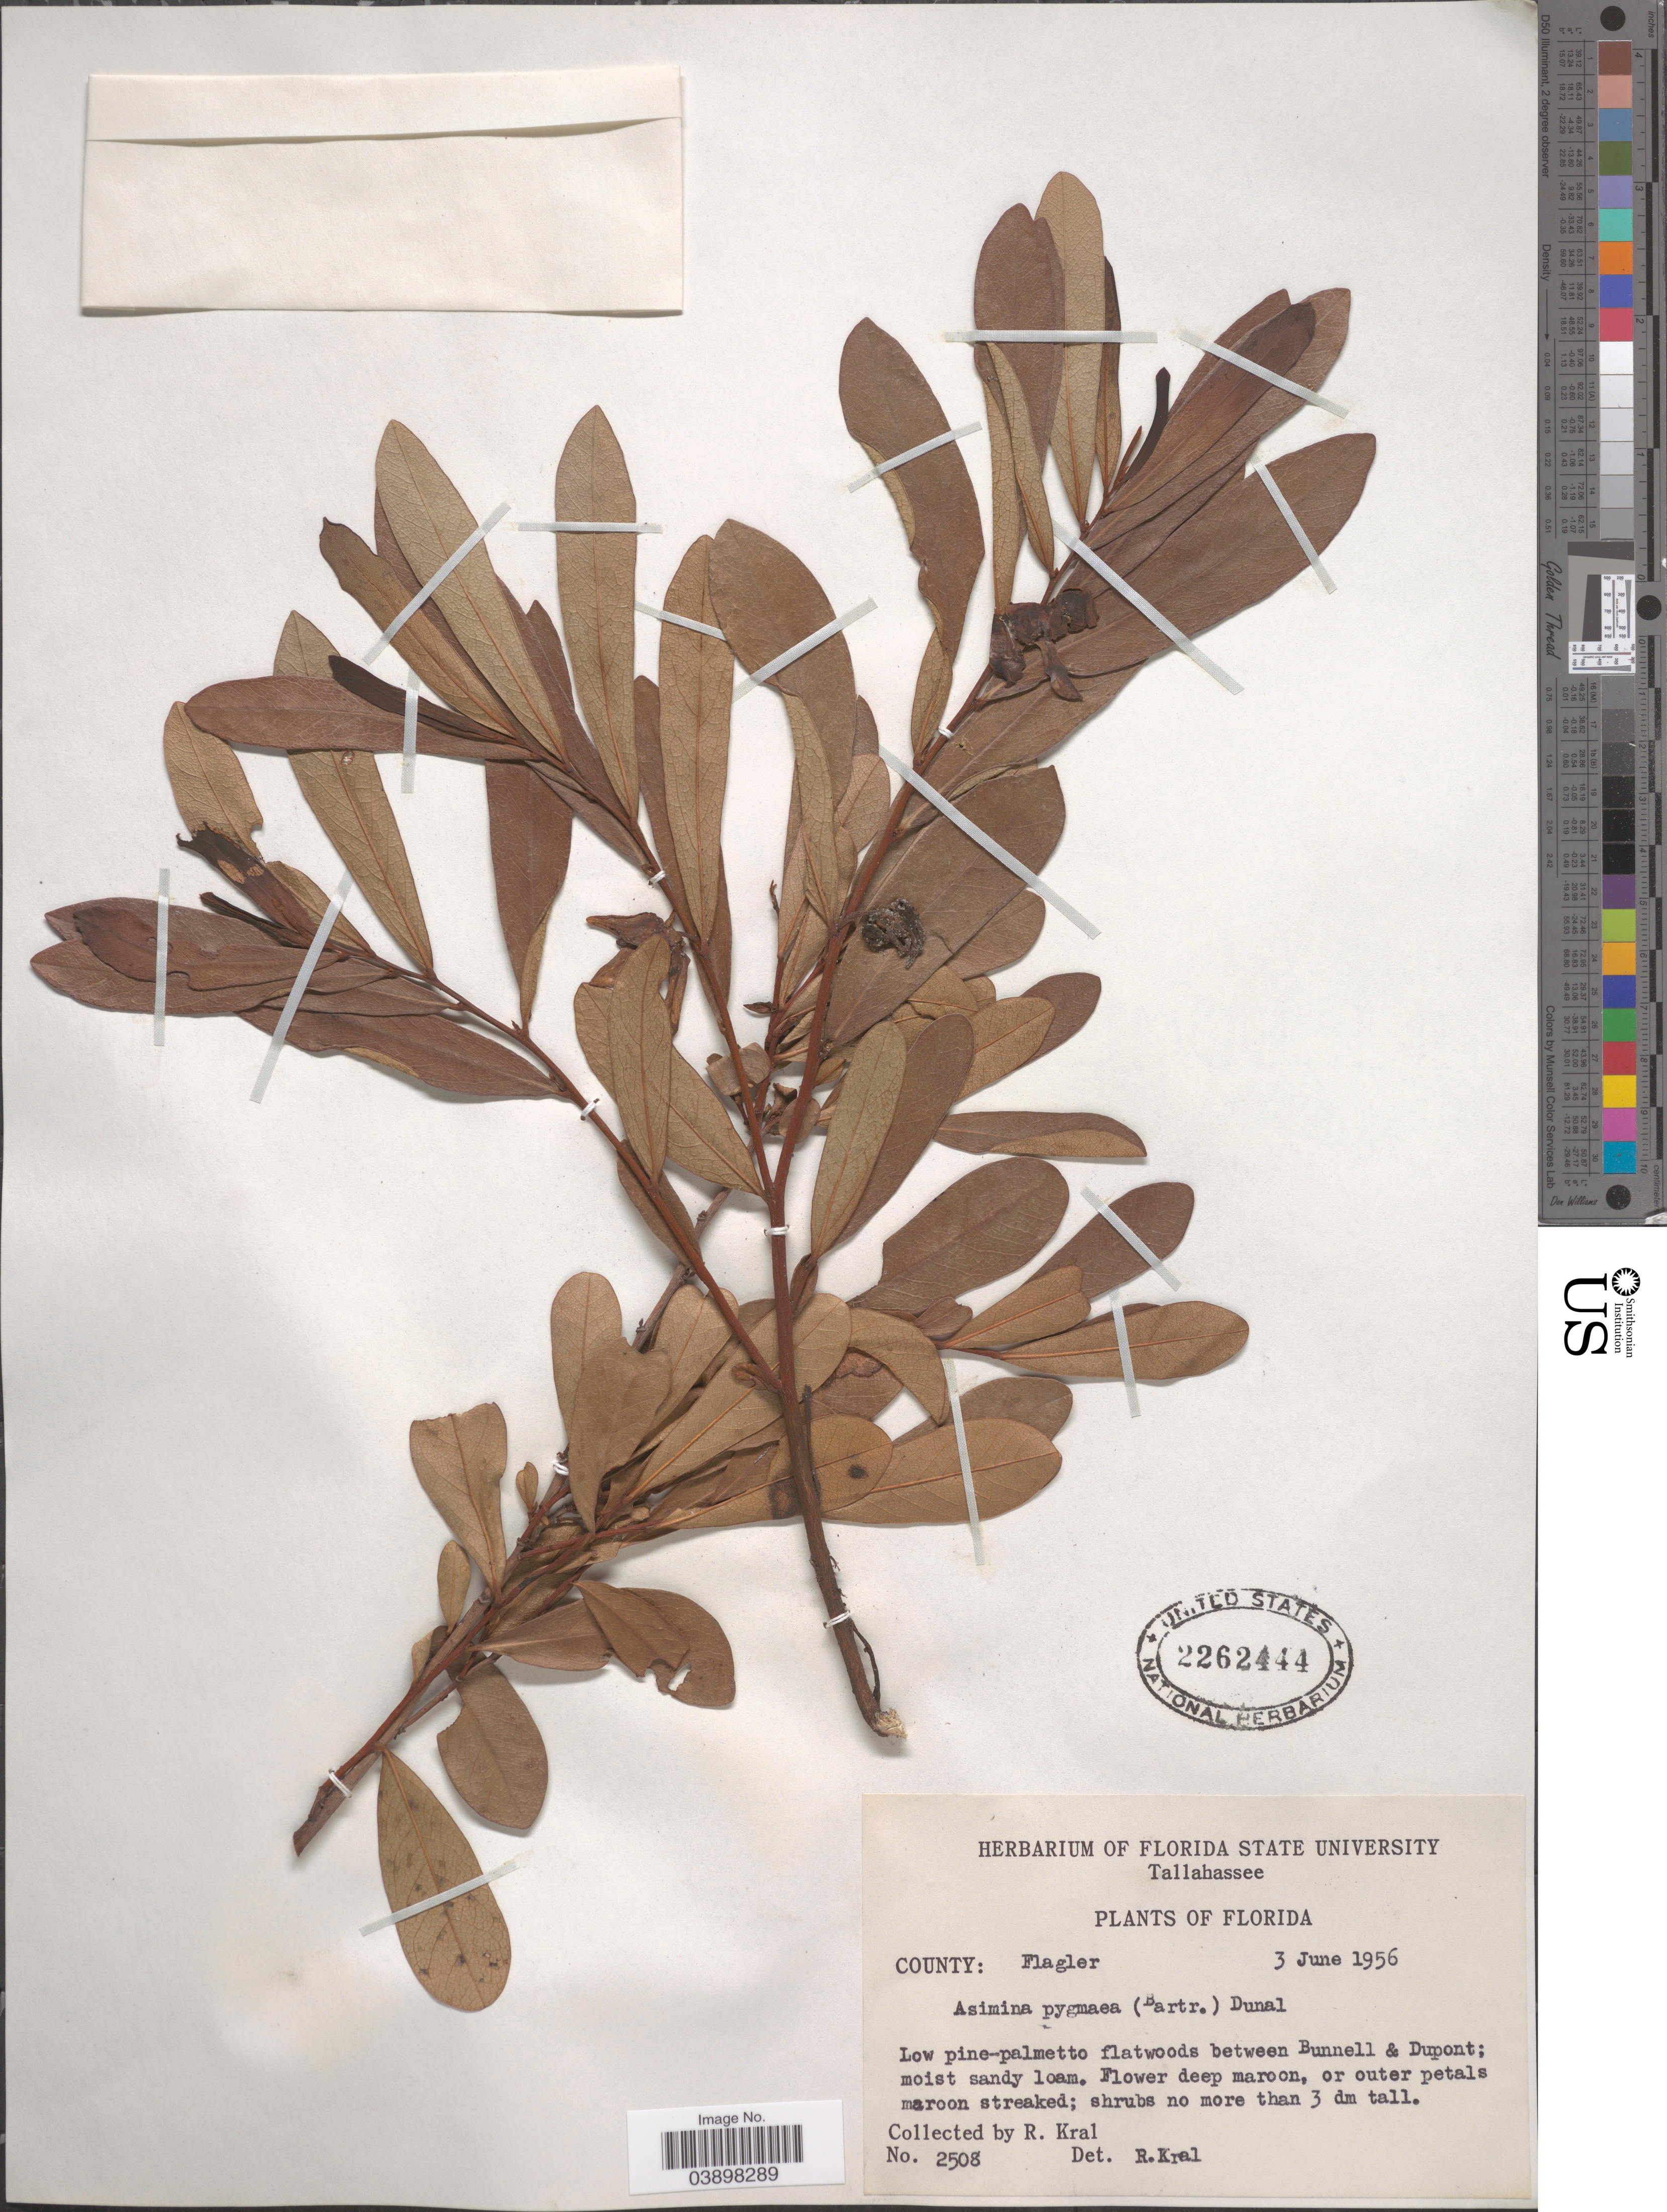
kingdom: Plantae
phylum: Tracheophyta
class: Magnoliopsida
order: Magnoliales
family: Annonaceae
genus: Asimina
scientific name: Asimina pygmaea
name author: Dunal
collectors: R. Kral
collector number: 2508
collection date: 1956-06-03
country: United States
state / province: Florida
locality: County: Flagler. Low pine-palmetto flatwoods between Bunnell & Dupont.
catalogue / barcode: US 2262444